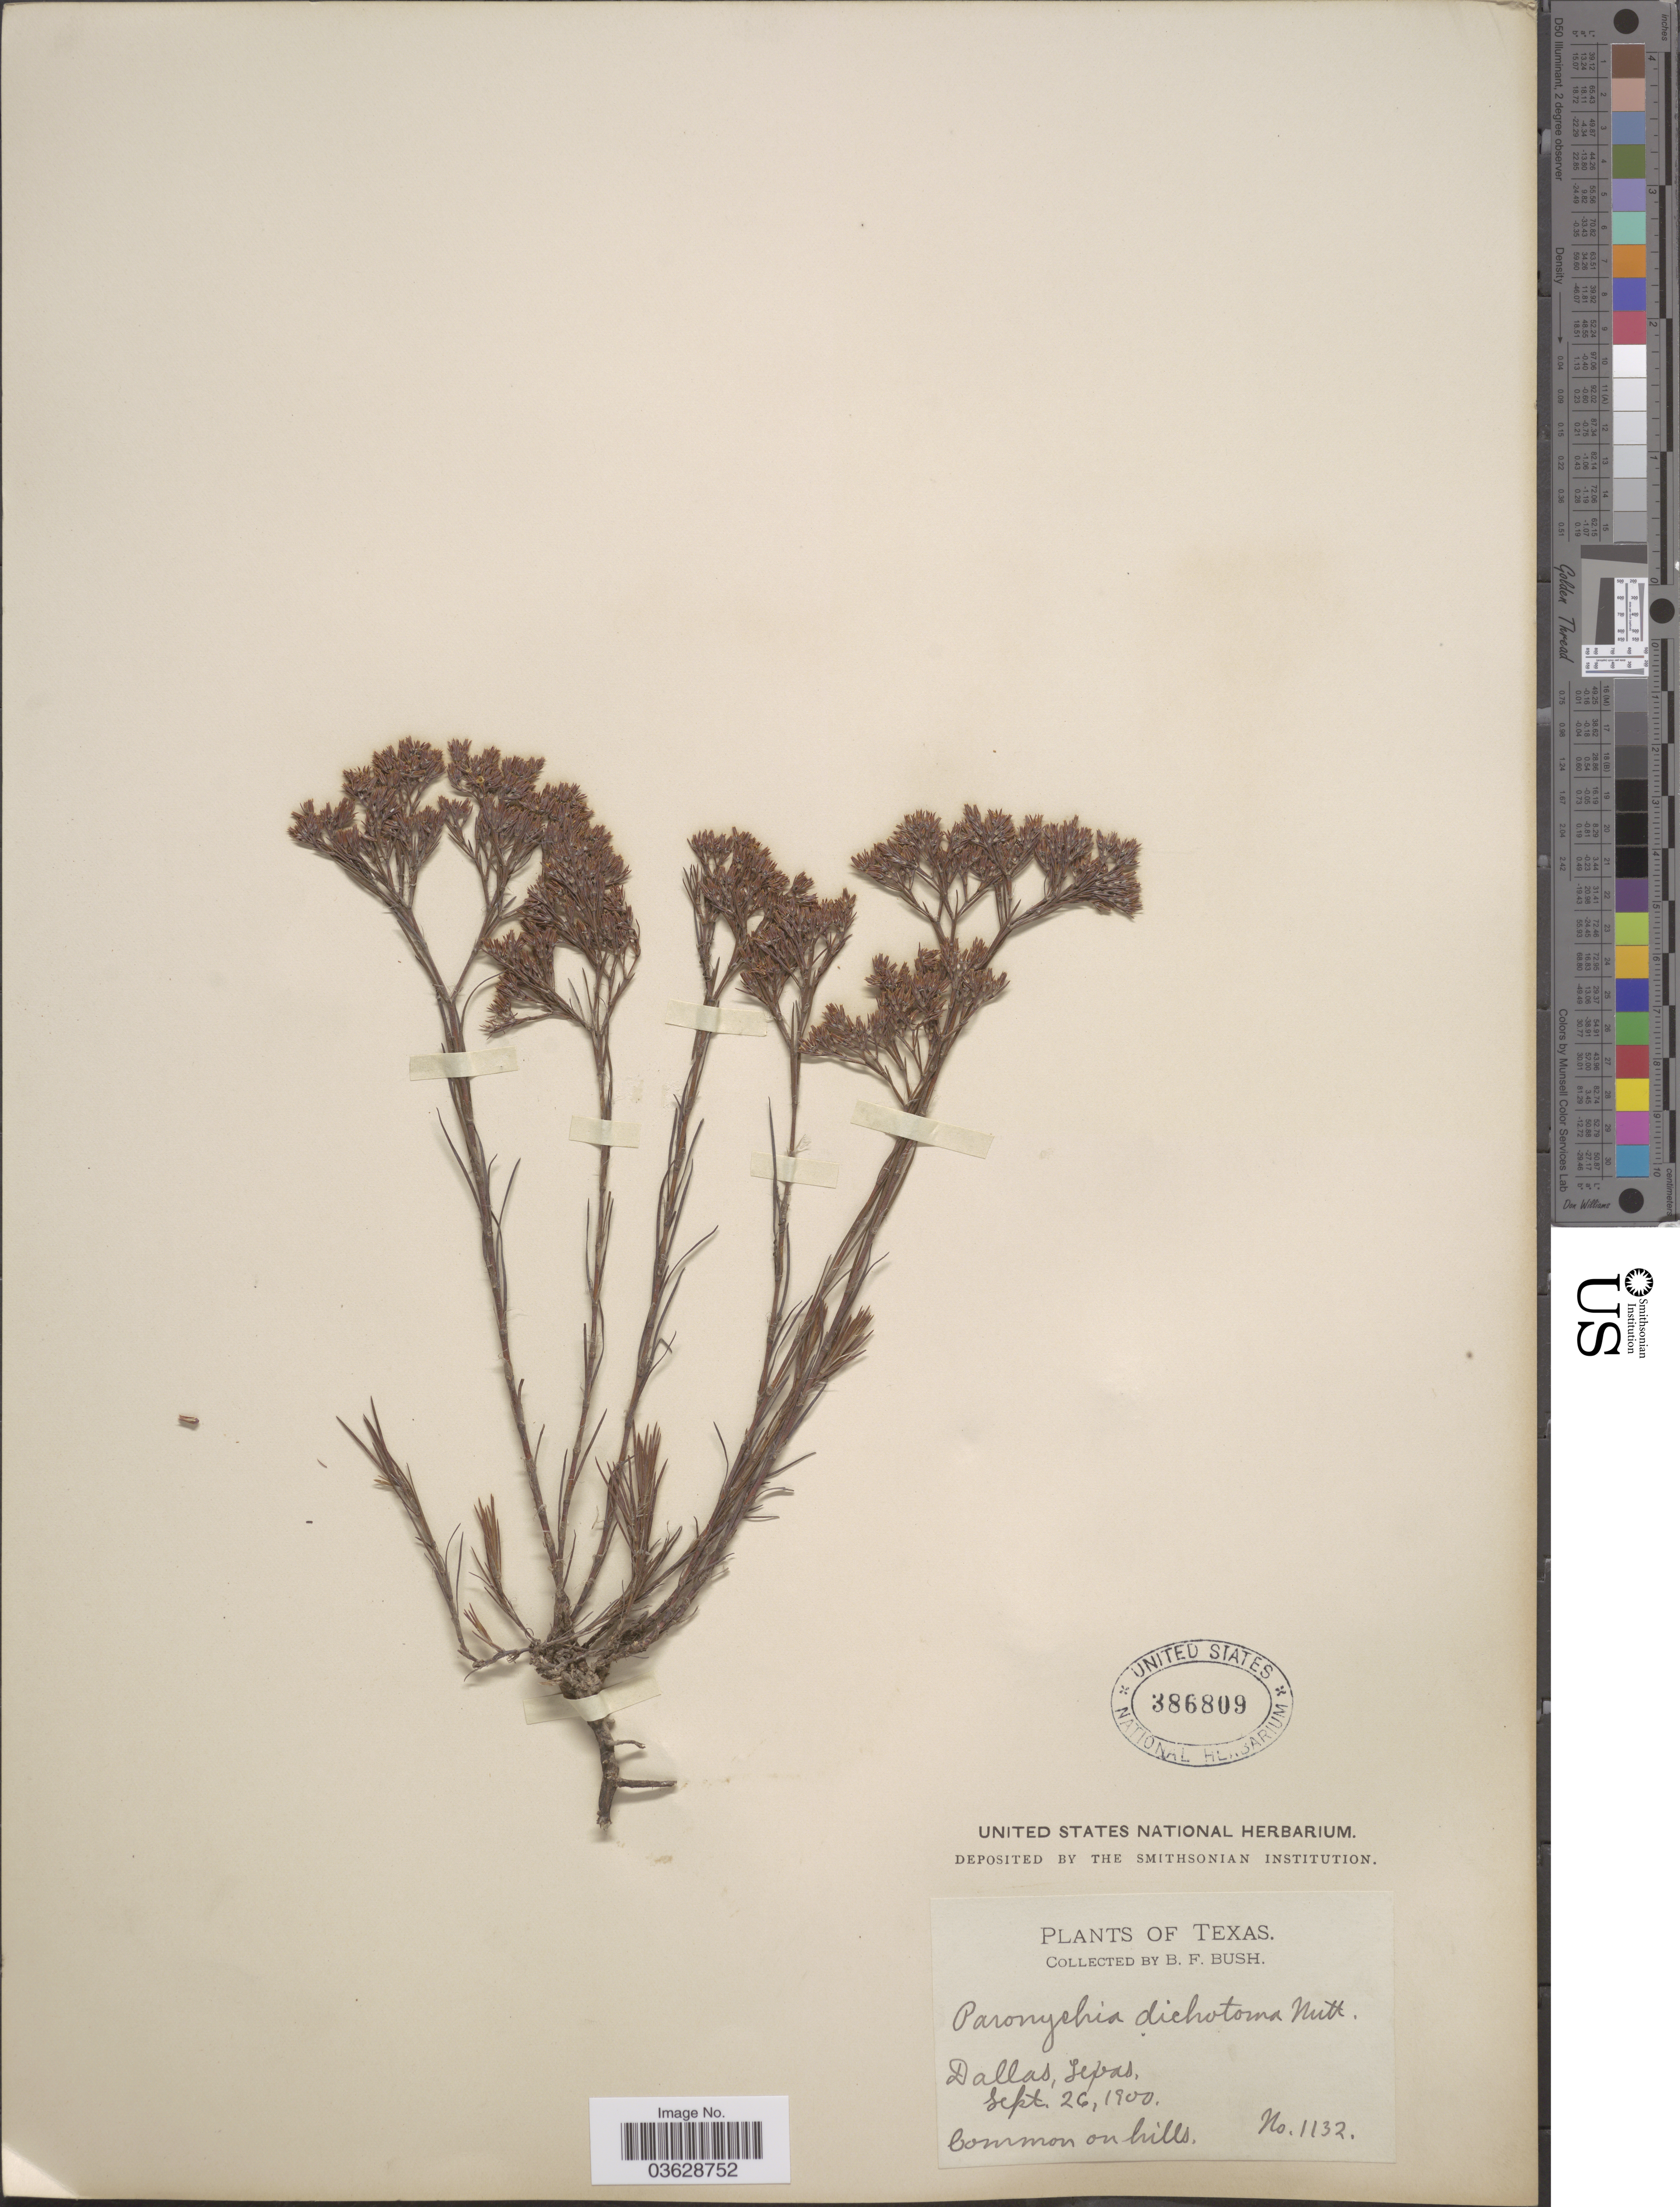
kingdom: Plantae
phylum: Tracheophyta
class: Magnoliopsida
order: Caryophyllales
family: Caryophyllaceae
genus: Paronychia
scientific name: Paronychia virginica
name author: Spreng.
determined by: Strong, Mark T., (BOT), Smithsonian Institution - National Museum of Natural History (UNITED STATES)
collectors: B. F. Bush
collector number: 1132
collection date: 1900-09-26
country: United States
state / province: Texas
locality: Dallas.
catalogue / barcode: US 386809